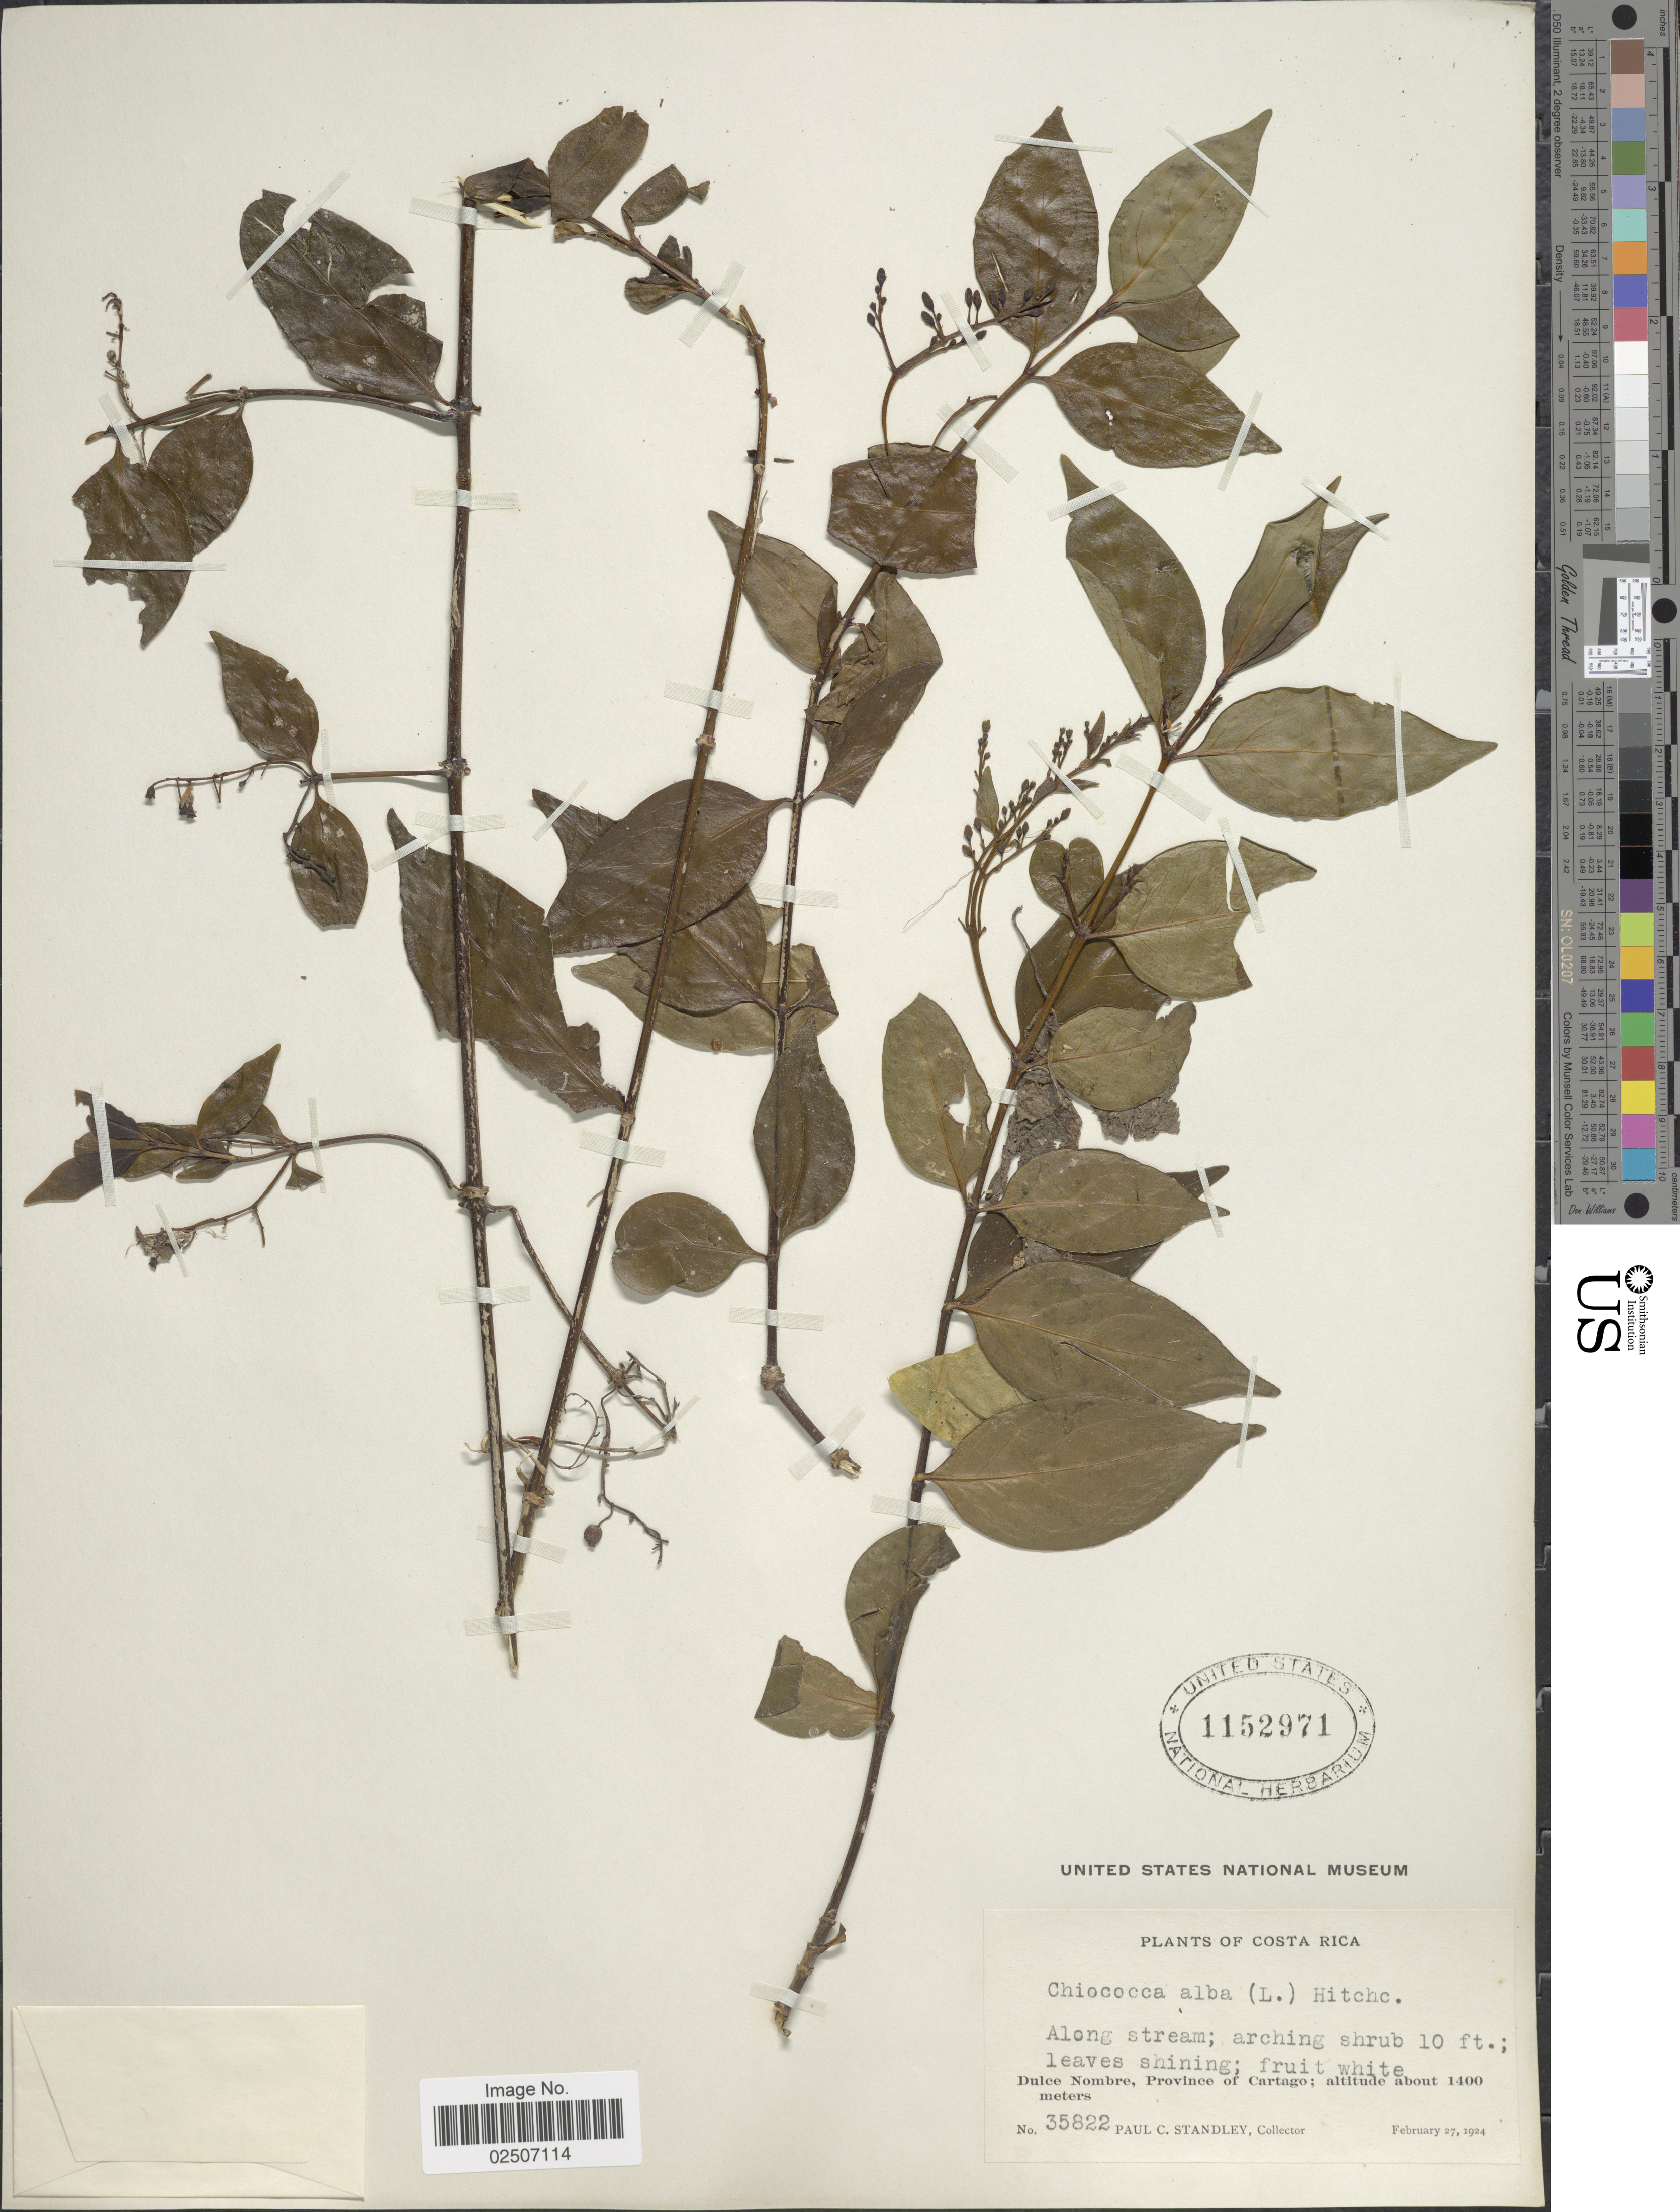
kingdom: Plantae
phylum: Tracheophyta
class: Magnoliopsida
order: Gentianales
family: Rubiaceae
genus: Chiococca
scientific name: Chiococca alba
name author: (L.) Hitchc.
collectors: P. C. Standley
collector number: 35822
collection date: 1924-02-27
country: Costa Rica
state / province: Cartago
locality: Dulce Nombre, Province of Cartago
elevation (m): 1400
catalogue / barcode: US 1152971